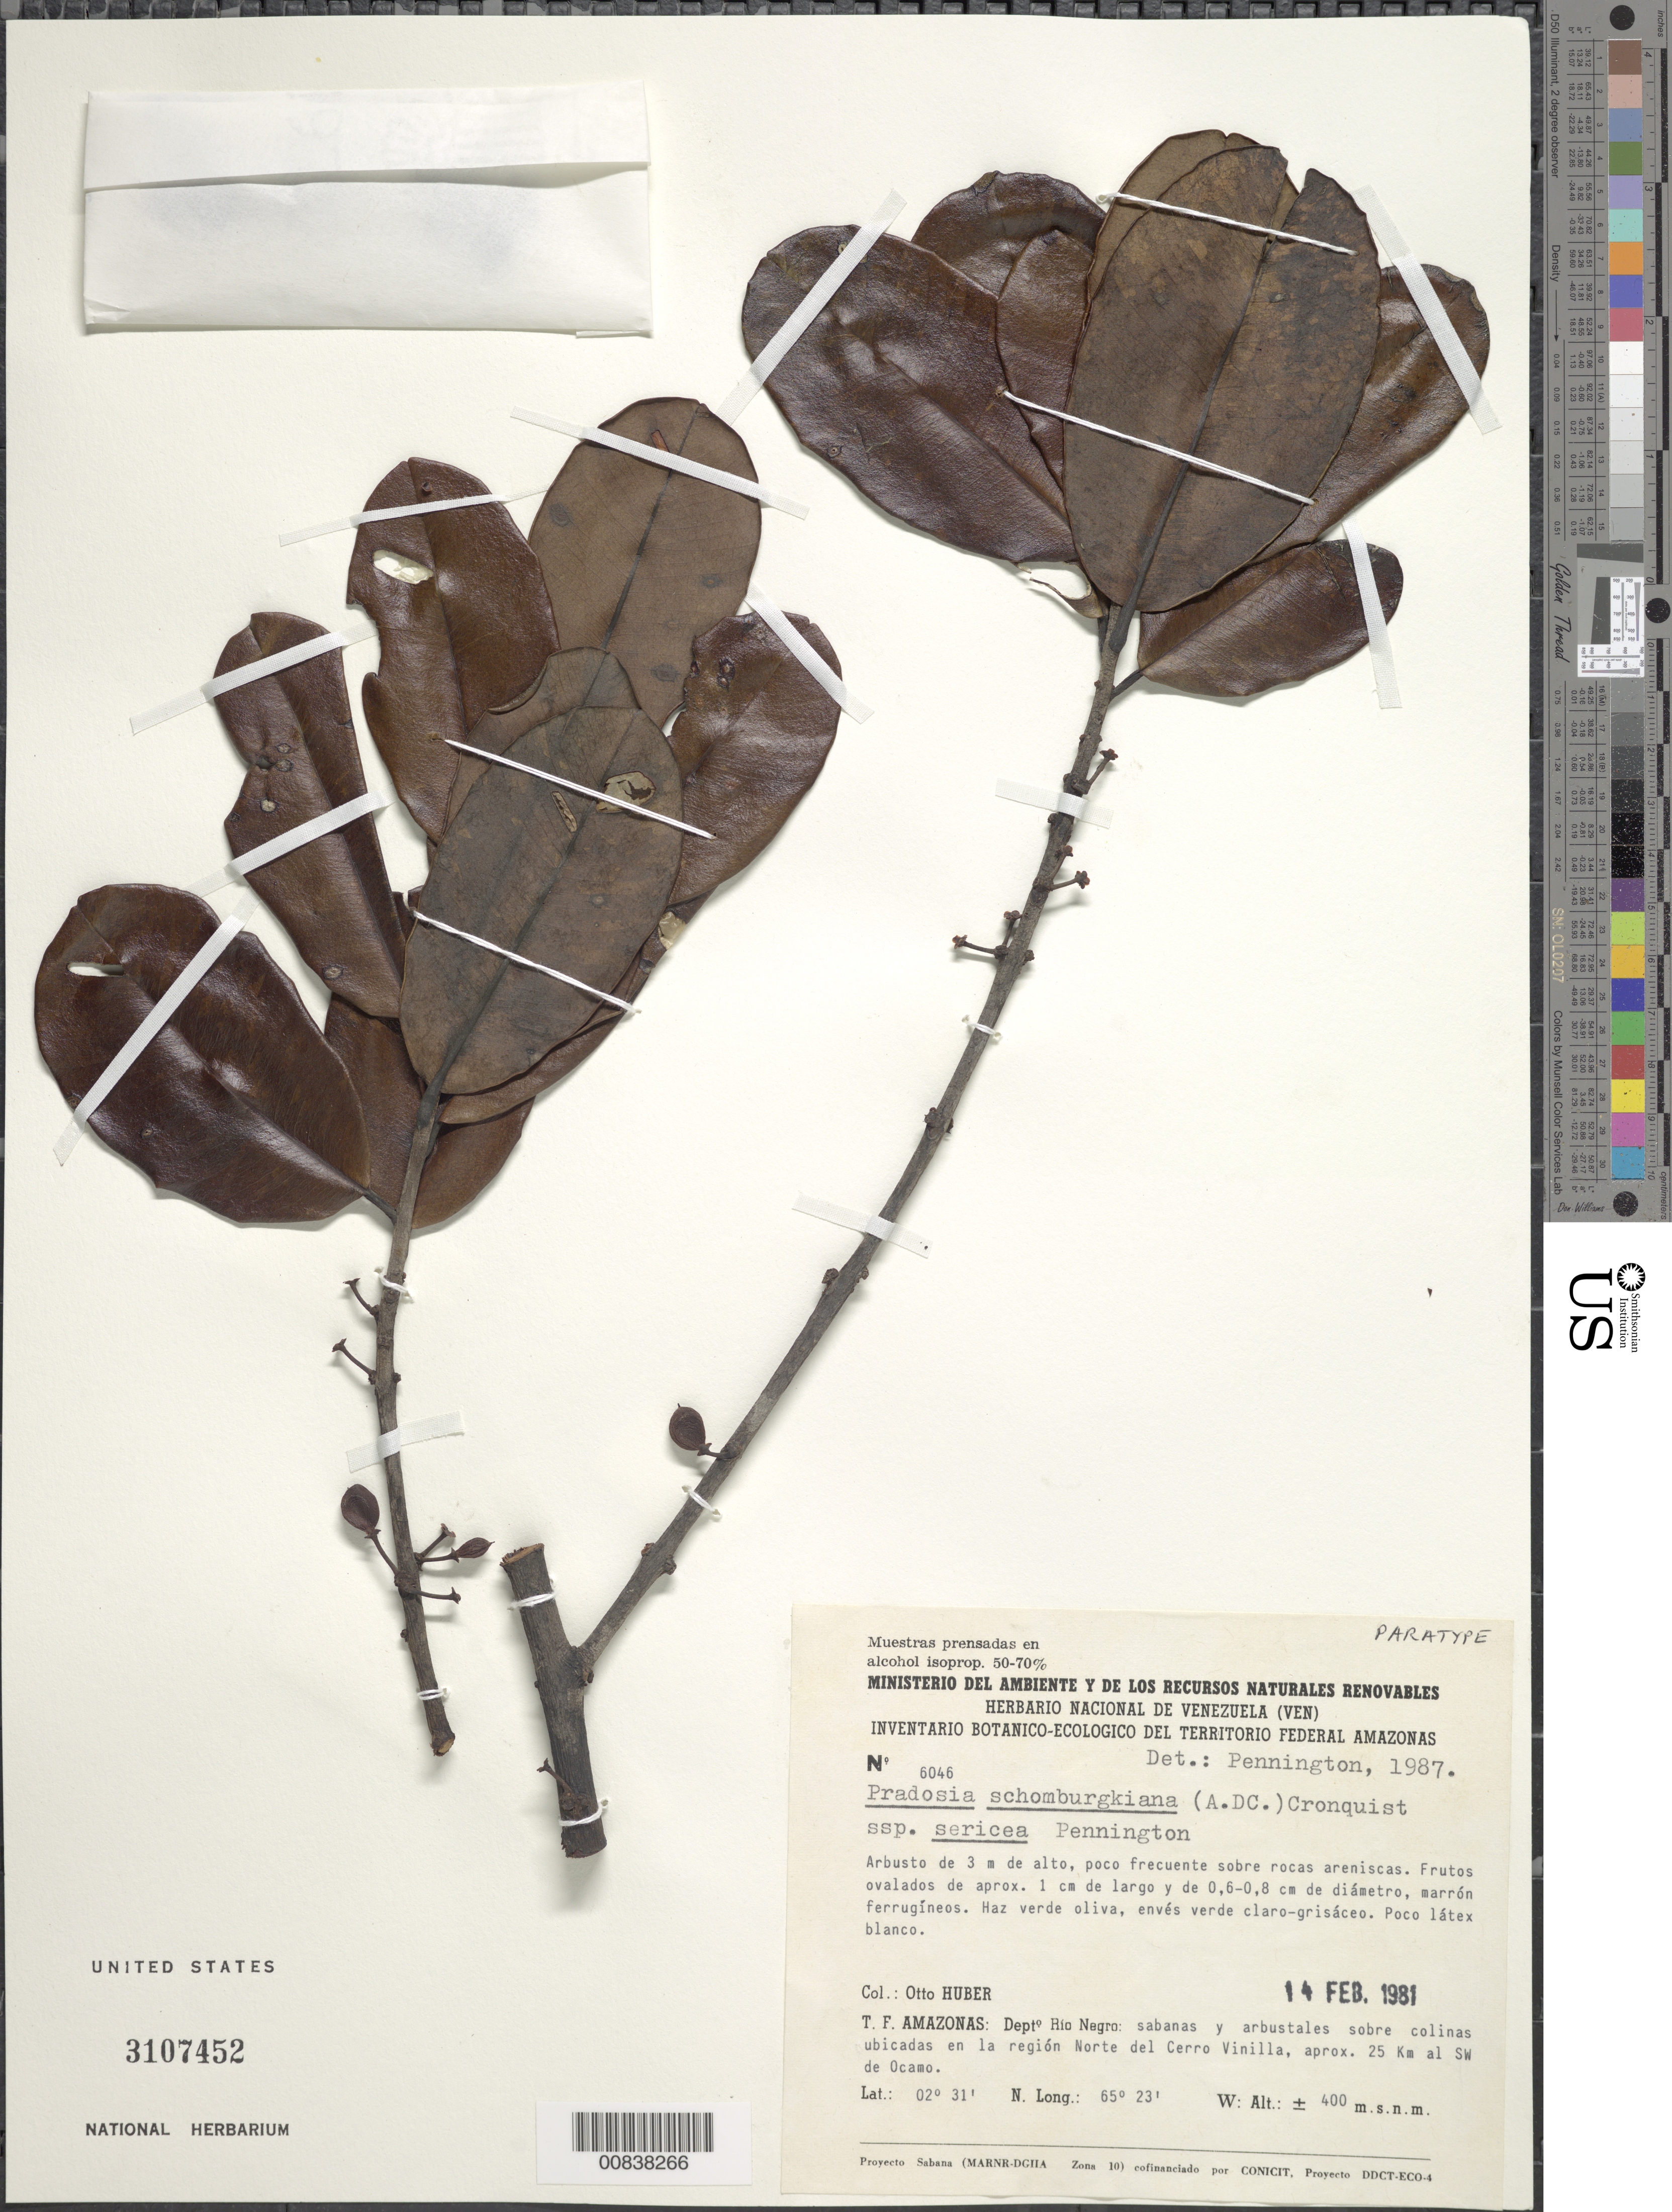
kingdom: Plantae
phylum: Tracheophyta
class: Magnoliopsida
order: Ericales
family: Sapotaceae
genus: Pradosia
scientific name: Pradosia schomburgkiana subsp. sericea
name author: T.D. Penn.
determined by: Pennington, --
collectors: O. Huber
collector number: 6046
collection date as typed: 14-Feb-81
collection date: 1981-02-14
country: Venezuela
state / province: Amazonas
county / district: Río Negro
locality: Cerro Vinilla, norte, aprox. 25 km al SW de Ocamo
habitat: Sobre rocas areniscas; sabanas y arbustales sobre colinas ubicadas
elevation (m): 400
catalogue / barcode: US 3107452